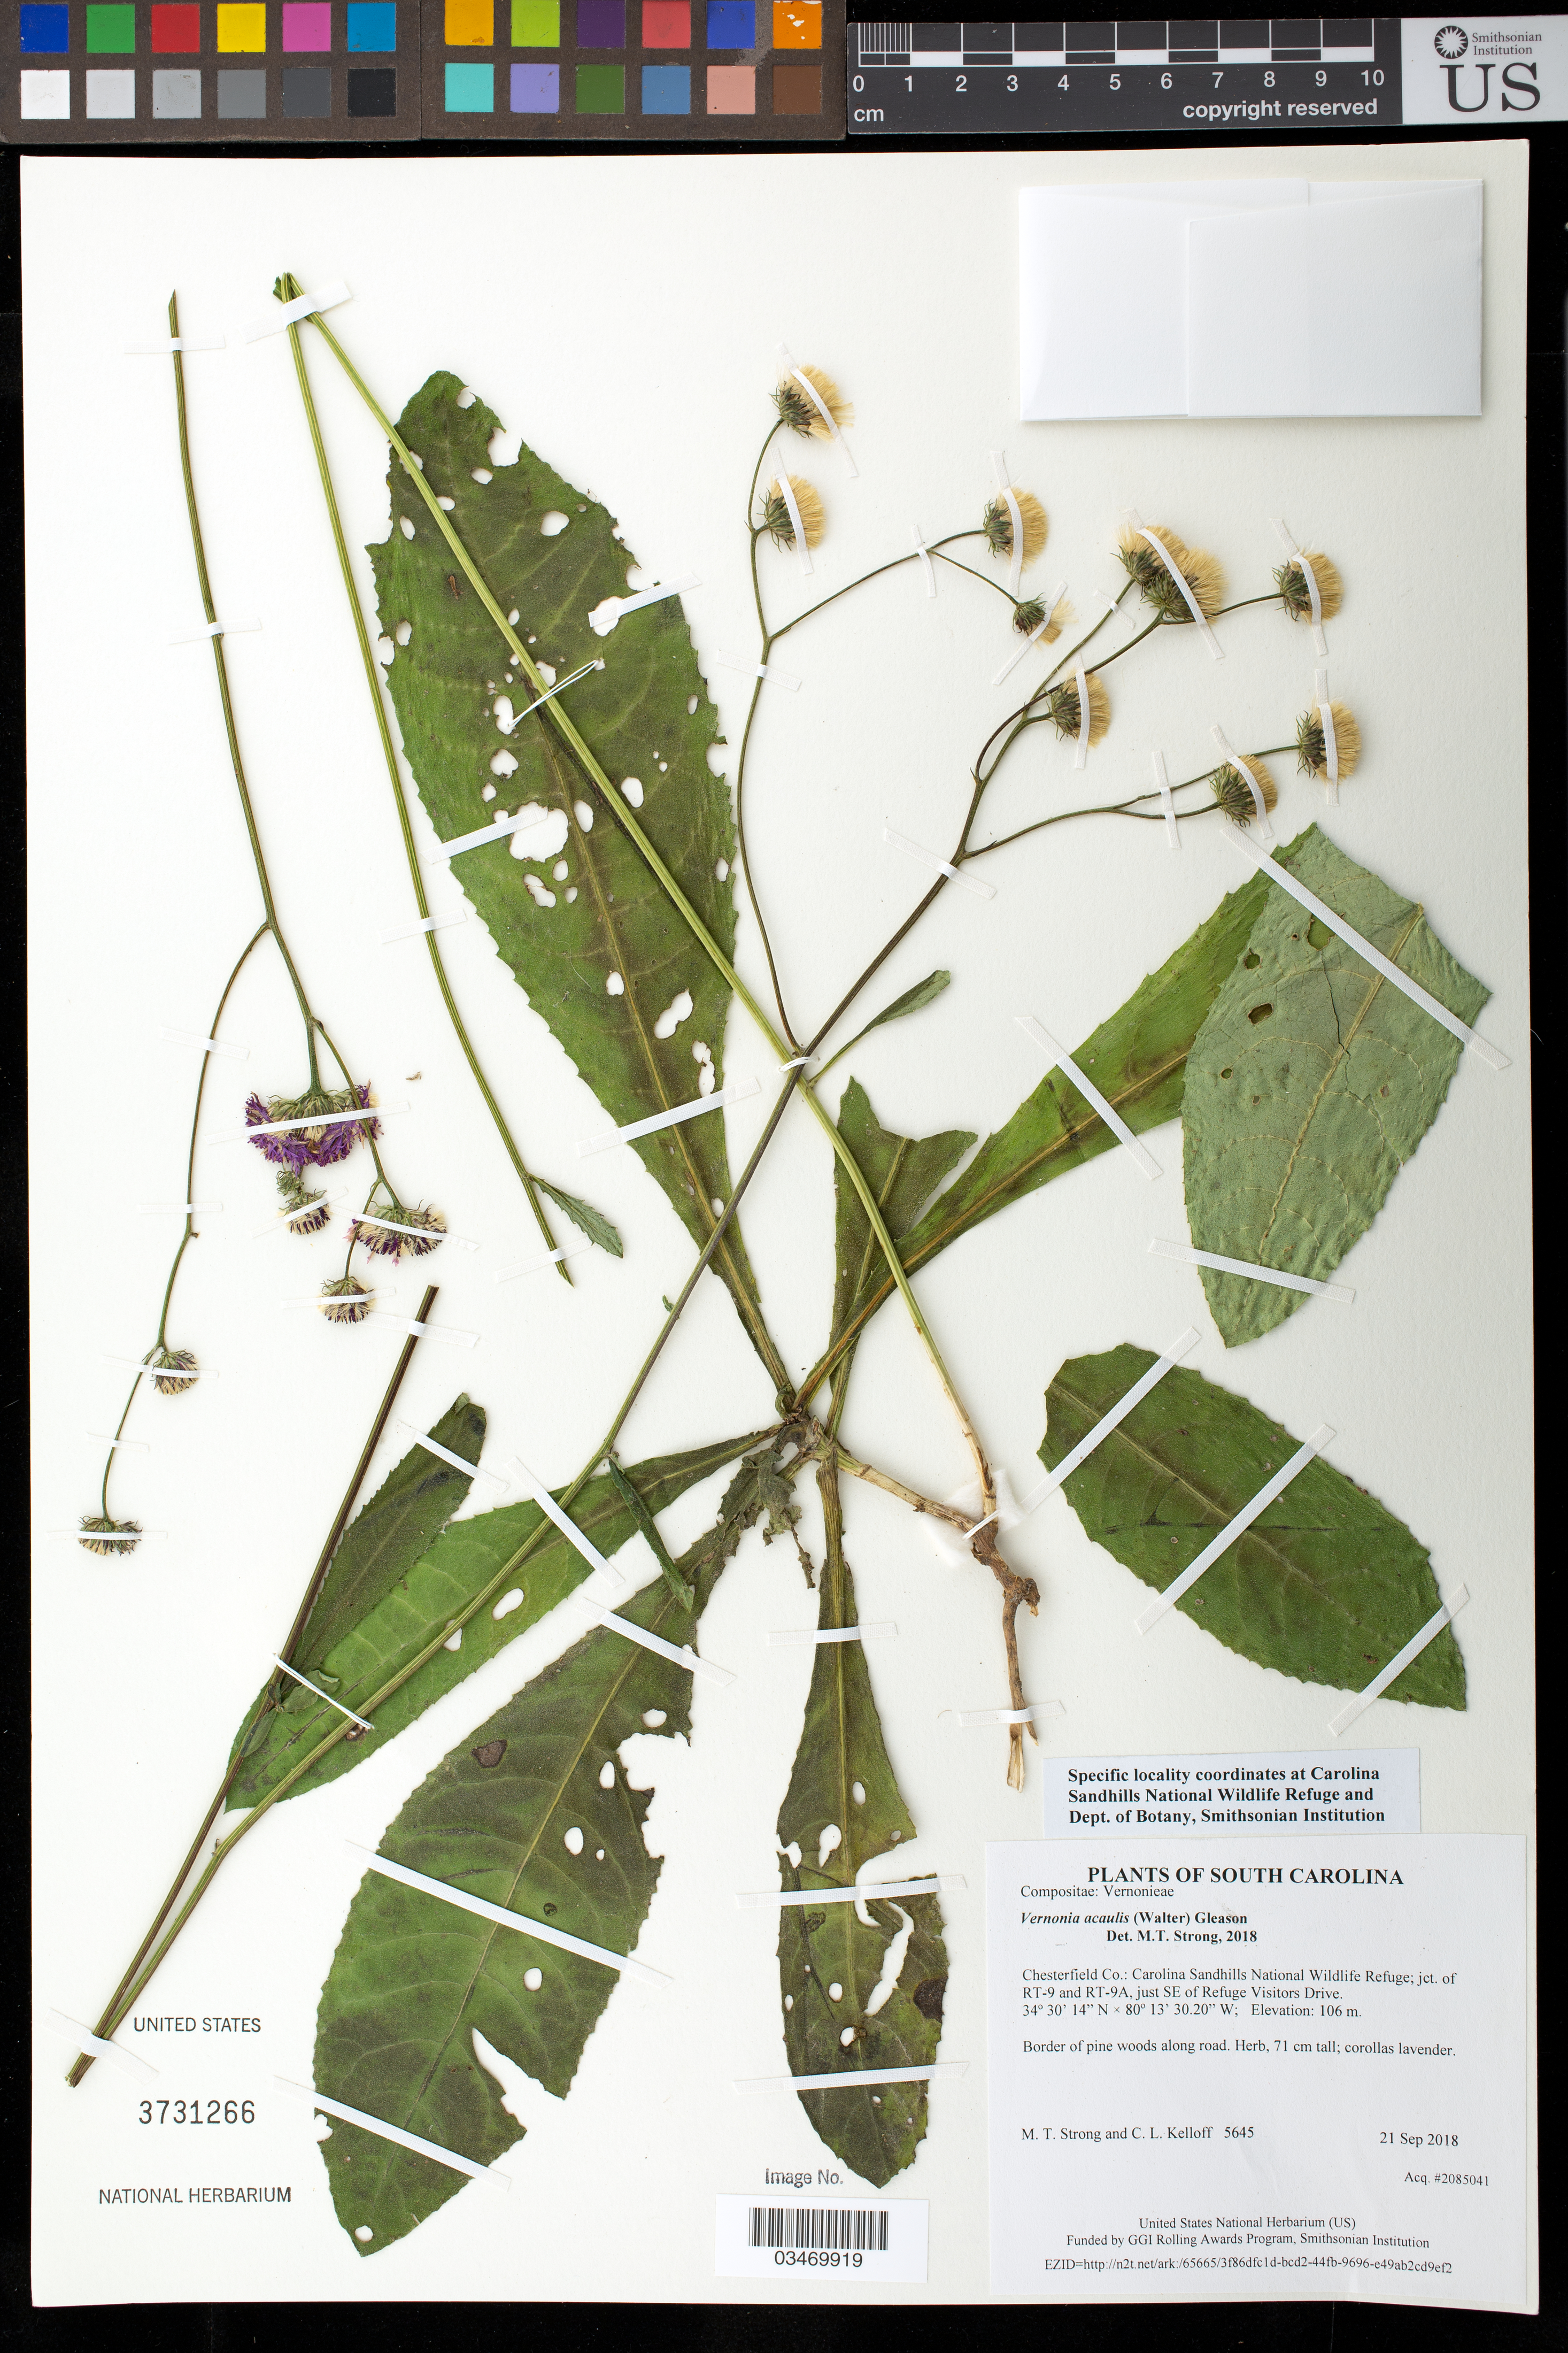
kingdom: Plantae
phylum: Tracheophyta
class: Magnoliopsida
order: Asterales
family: Asteraceae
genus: Vernonia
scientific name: Vernonia acaulis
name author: (Walter) Gleason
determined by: Strong, M. T., (US), Smithsonian Institution - National Museum of Natural History (UNITED STATES)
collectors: M. T. Strong & C. L. Kelloff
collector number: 5645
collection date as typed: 21 Sep 2018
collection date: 2018-09-21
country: United States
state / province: South Carolina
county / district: Chesterfield Co.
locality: Carolina Sandhills National Wildlife Refuge; jct. of RT-9 and RT-9A, just SE of Refuge Visitors Drive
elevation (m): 106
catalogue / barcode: US 3731266